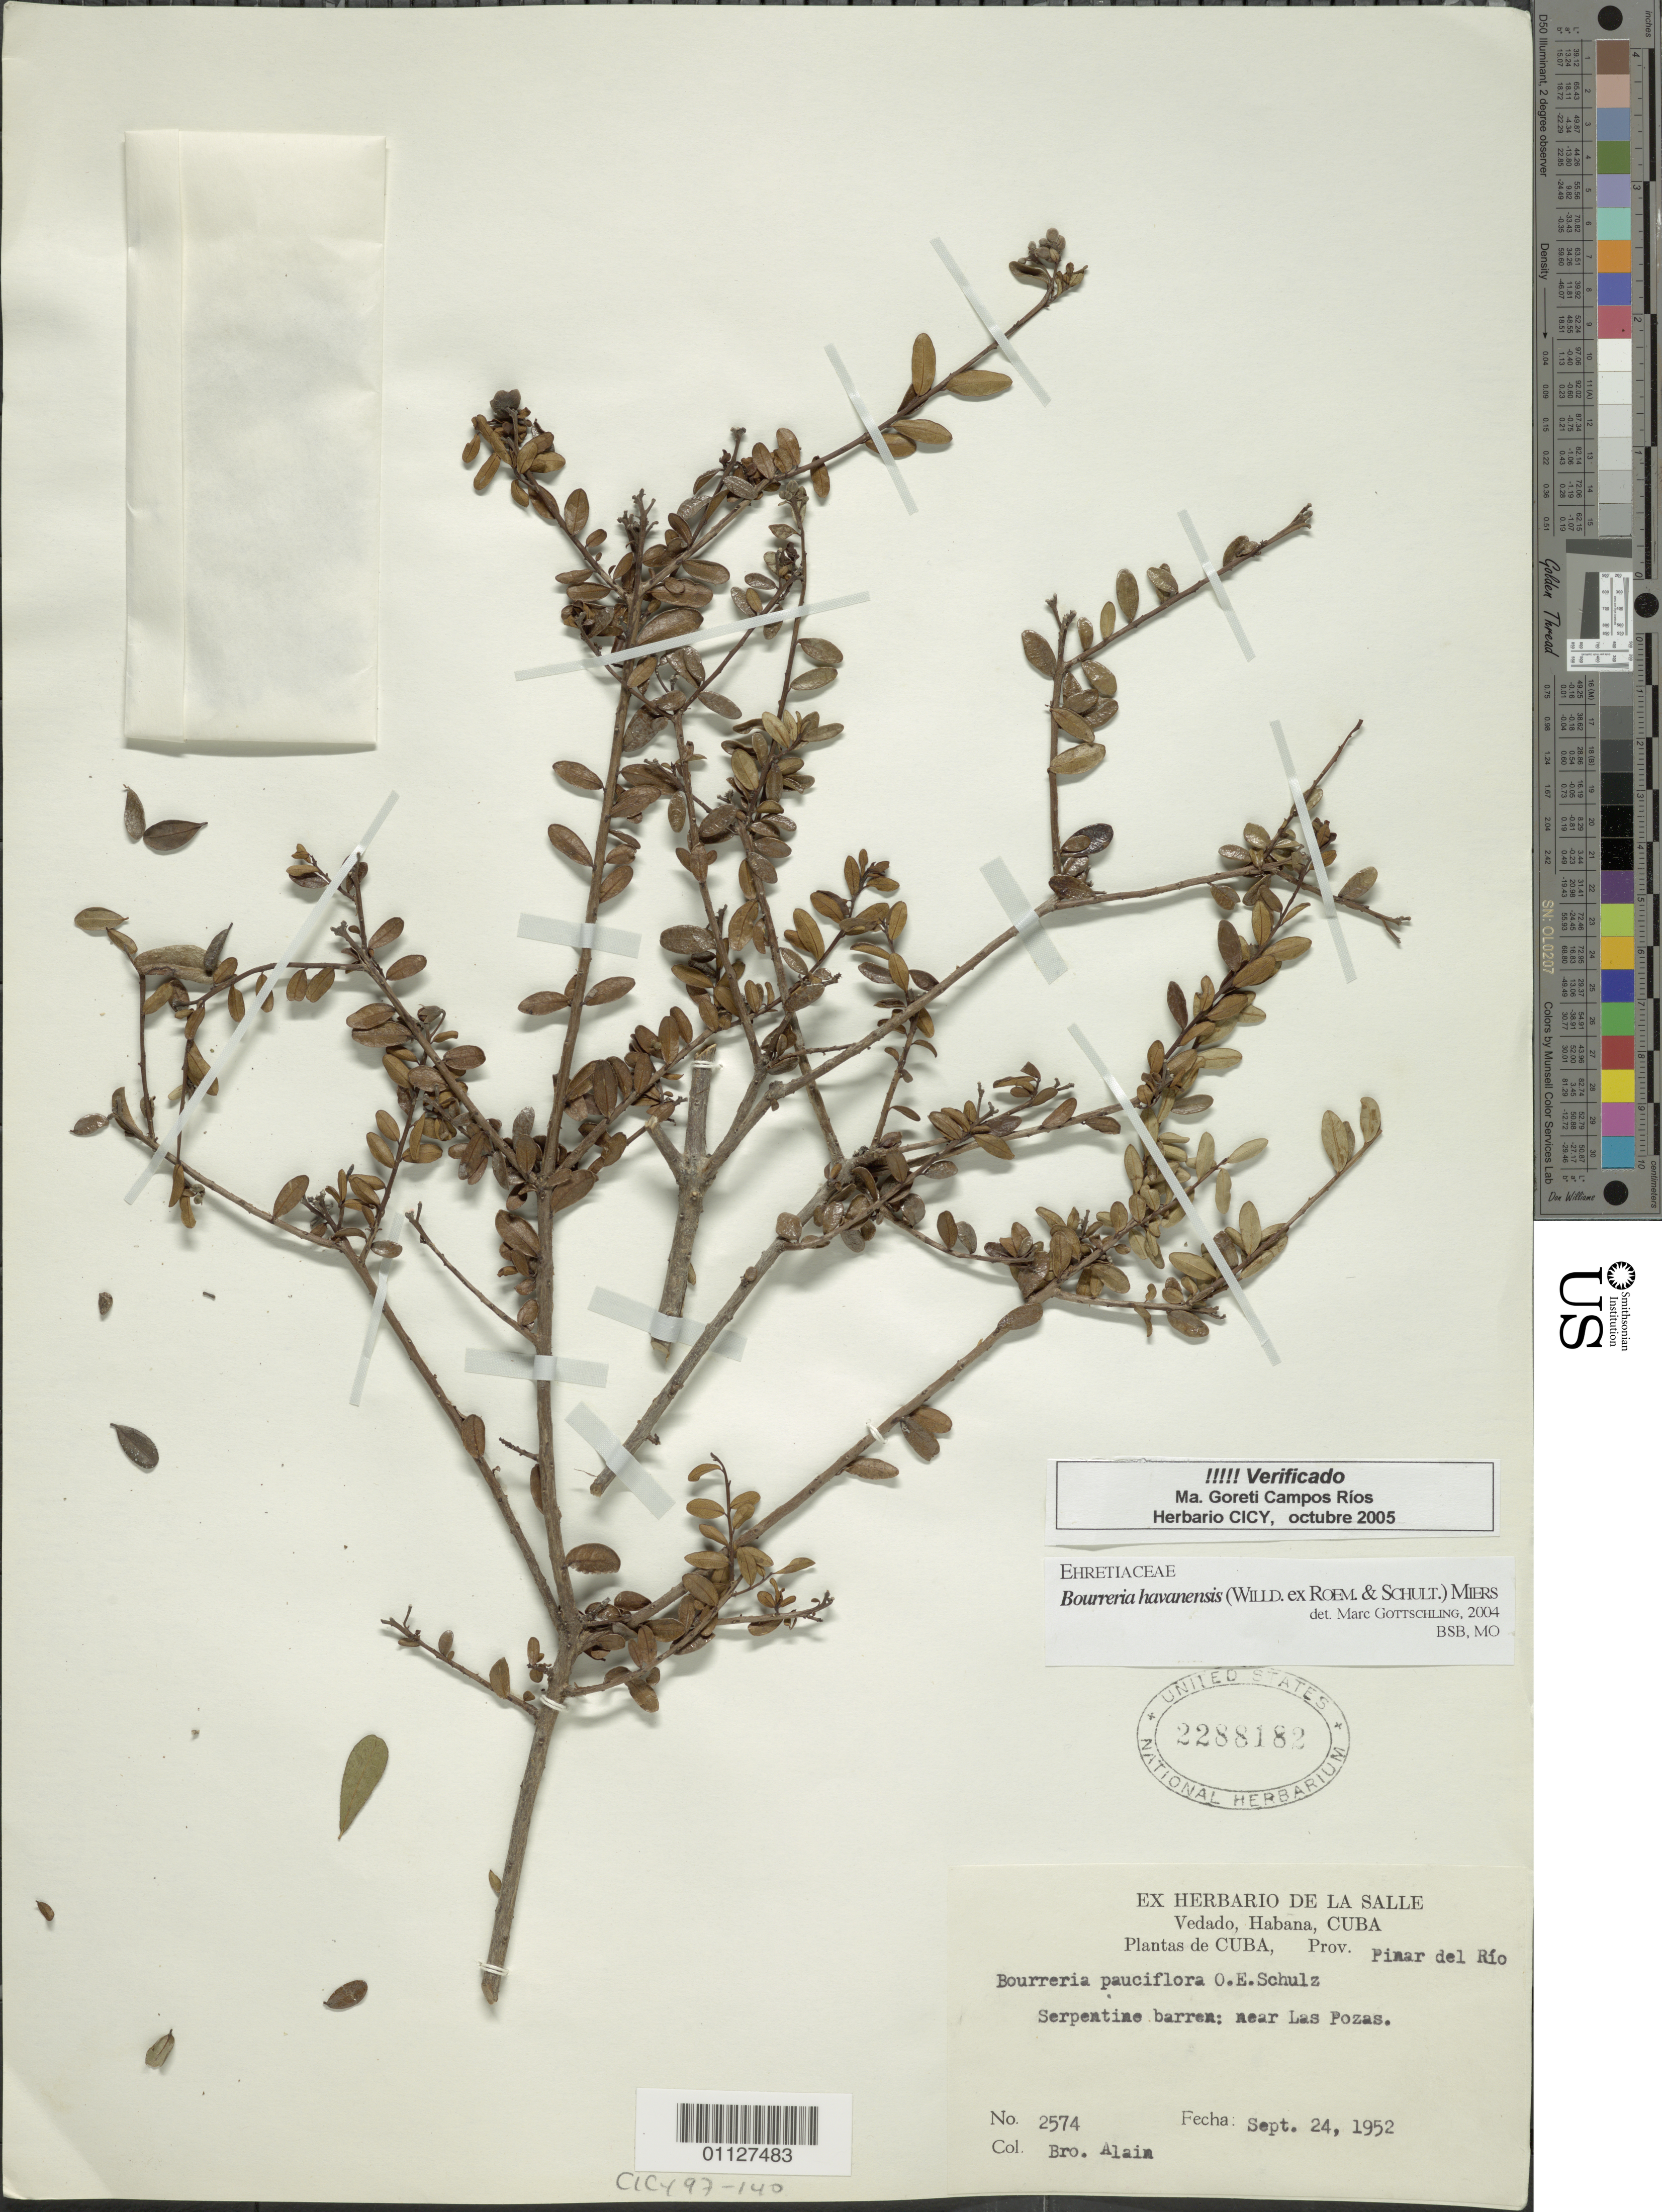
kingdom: Plantae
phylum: Tracheophyta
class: Magnoliopsida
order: Boraginales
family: Ehretiaceae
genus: Bourreria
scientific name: Bourreria havanensis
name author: (Roem. & Schult.) Miers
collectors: A. H. Liogier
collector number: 2574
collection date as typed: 24 Sep 1952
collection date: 1952-09-24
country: Cuba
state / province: Pinar del Rio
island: Cuba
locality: Serpentine barren: near Las Pozas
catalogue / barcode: US 2288182